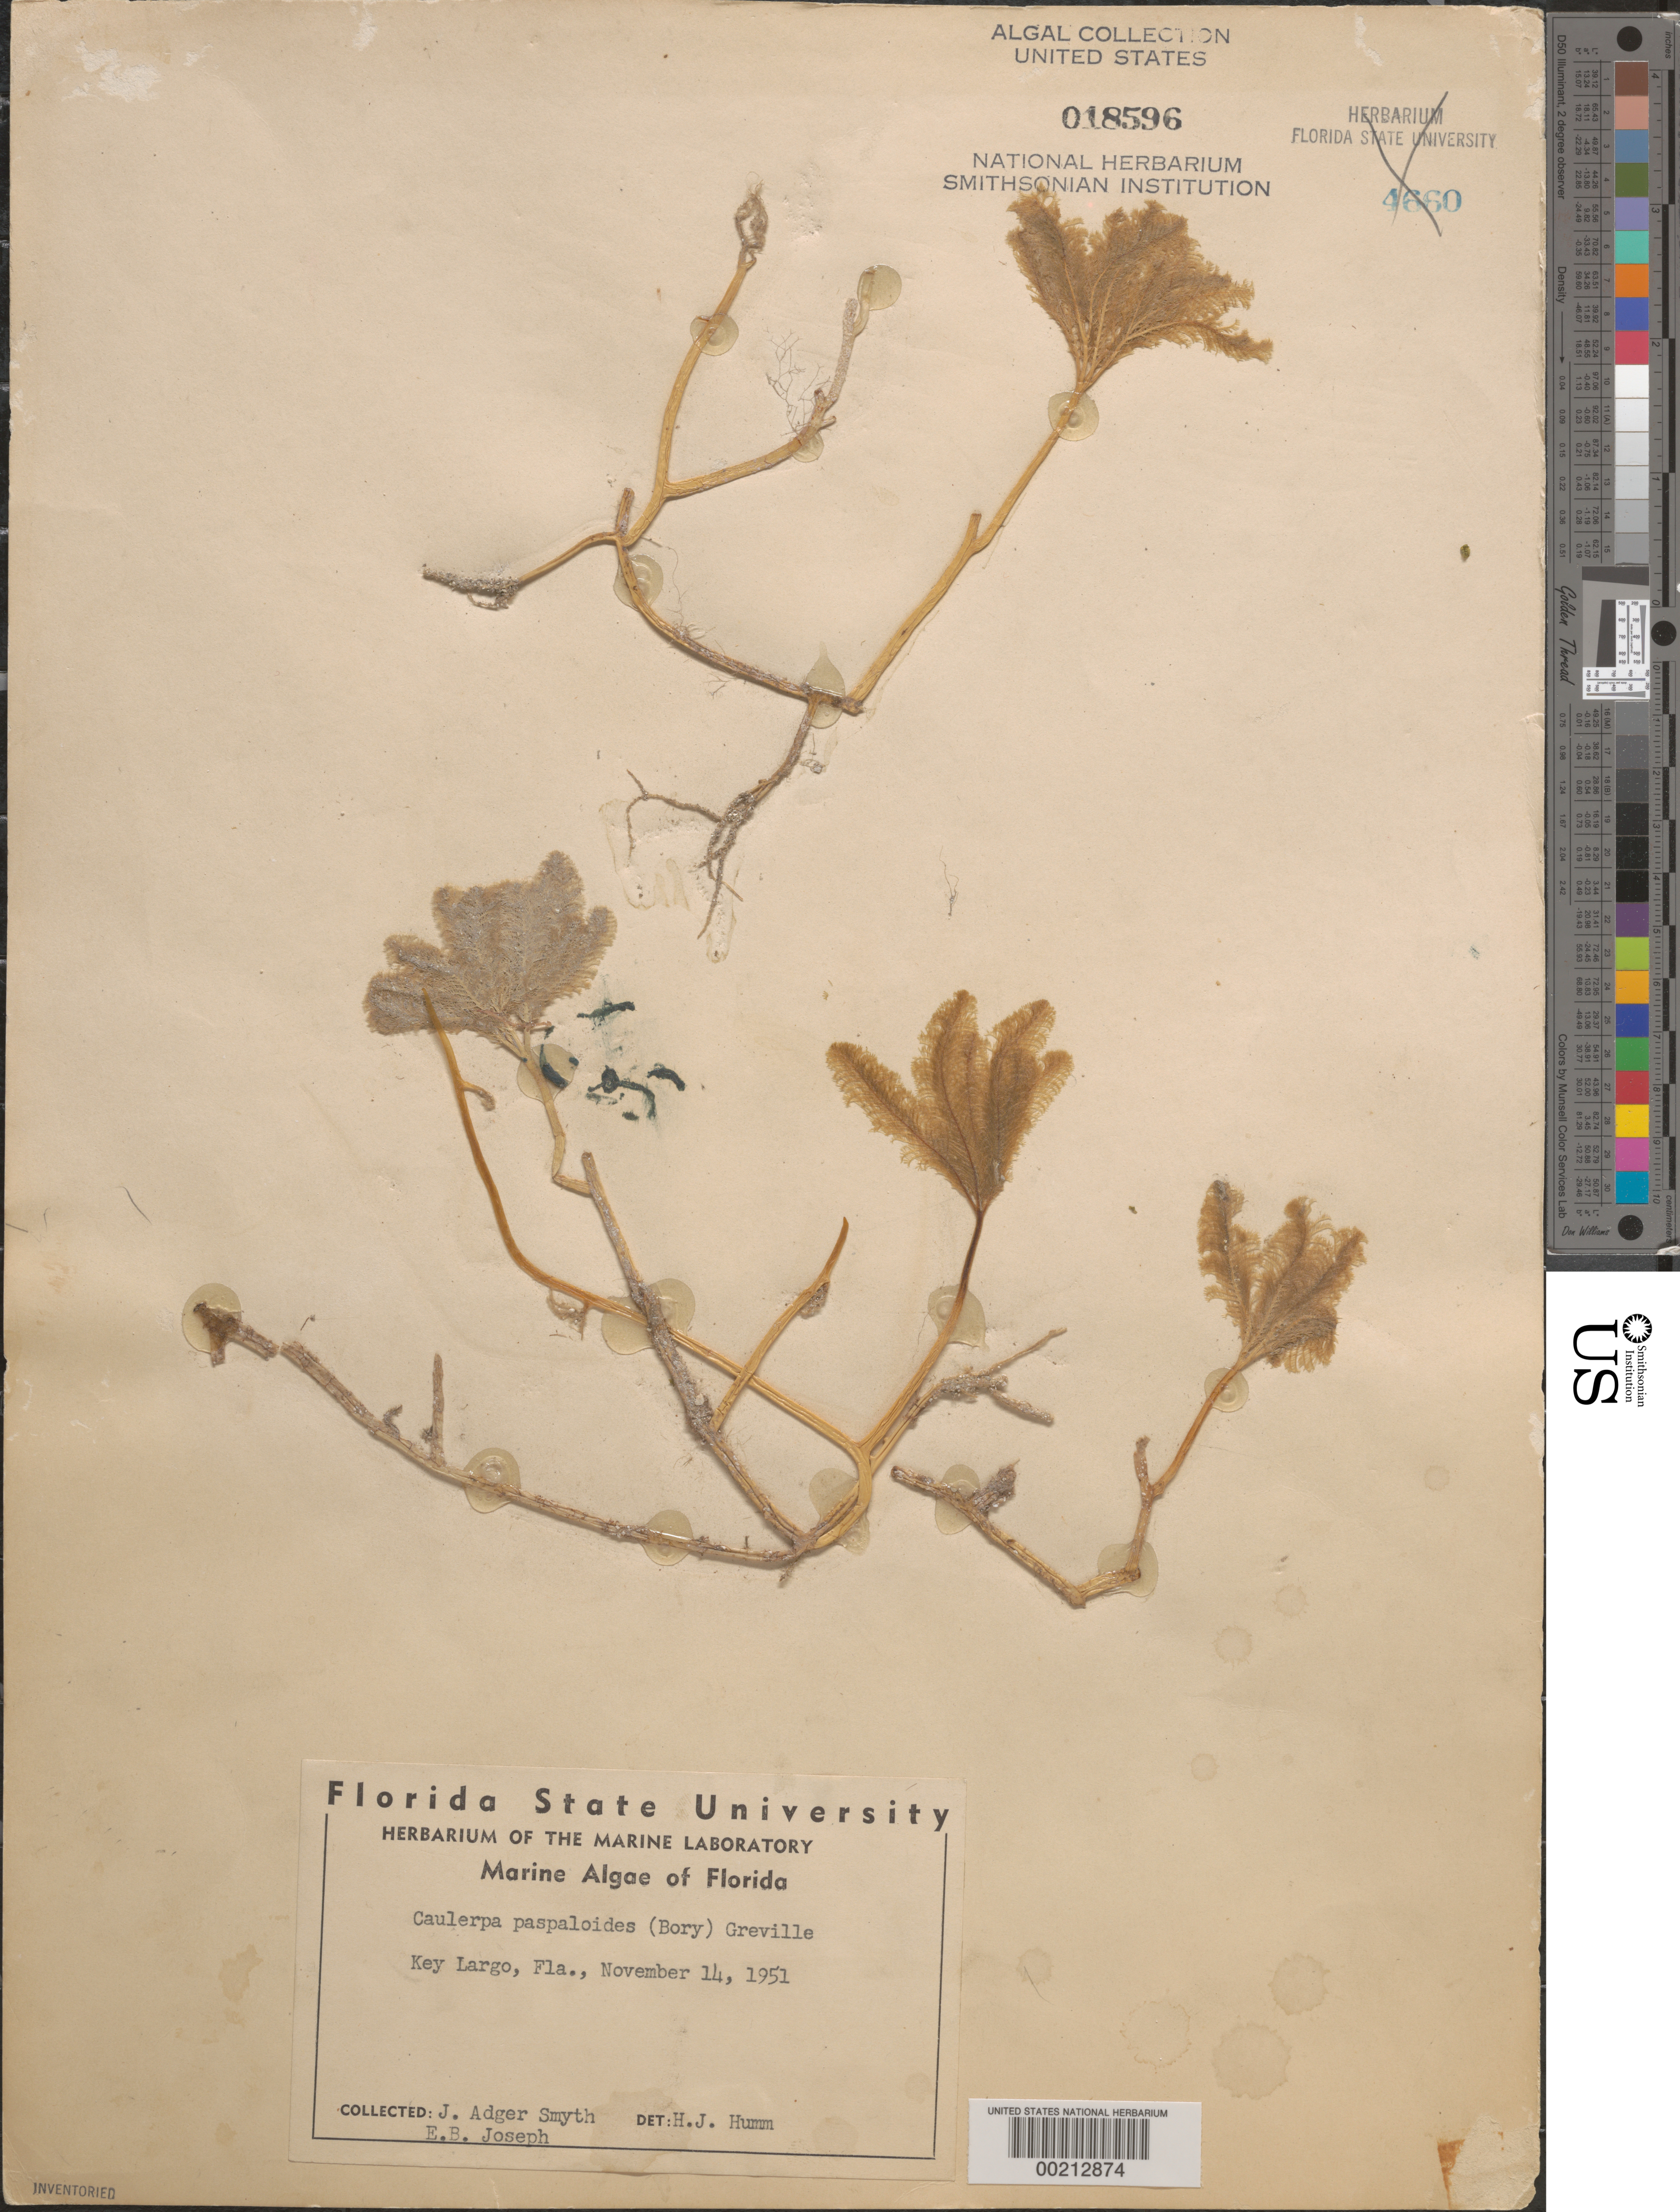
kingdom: Plantae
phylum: Chlorophyta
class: Ulvophyceae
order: Bryopsidales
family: Caulerpaceae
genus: Caulerpa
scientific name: Caulerpa paspaloides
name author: (Bory) Grev.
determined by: Humm, Harold J.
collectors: J. Smyth & E. Joseph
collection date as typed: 14 Nov 1951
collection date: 1951-11-14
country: United States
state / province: Florida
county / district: Monroe County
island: Key Largo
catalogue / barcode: US 18596